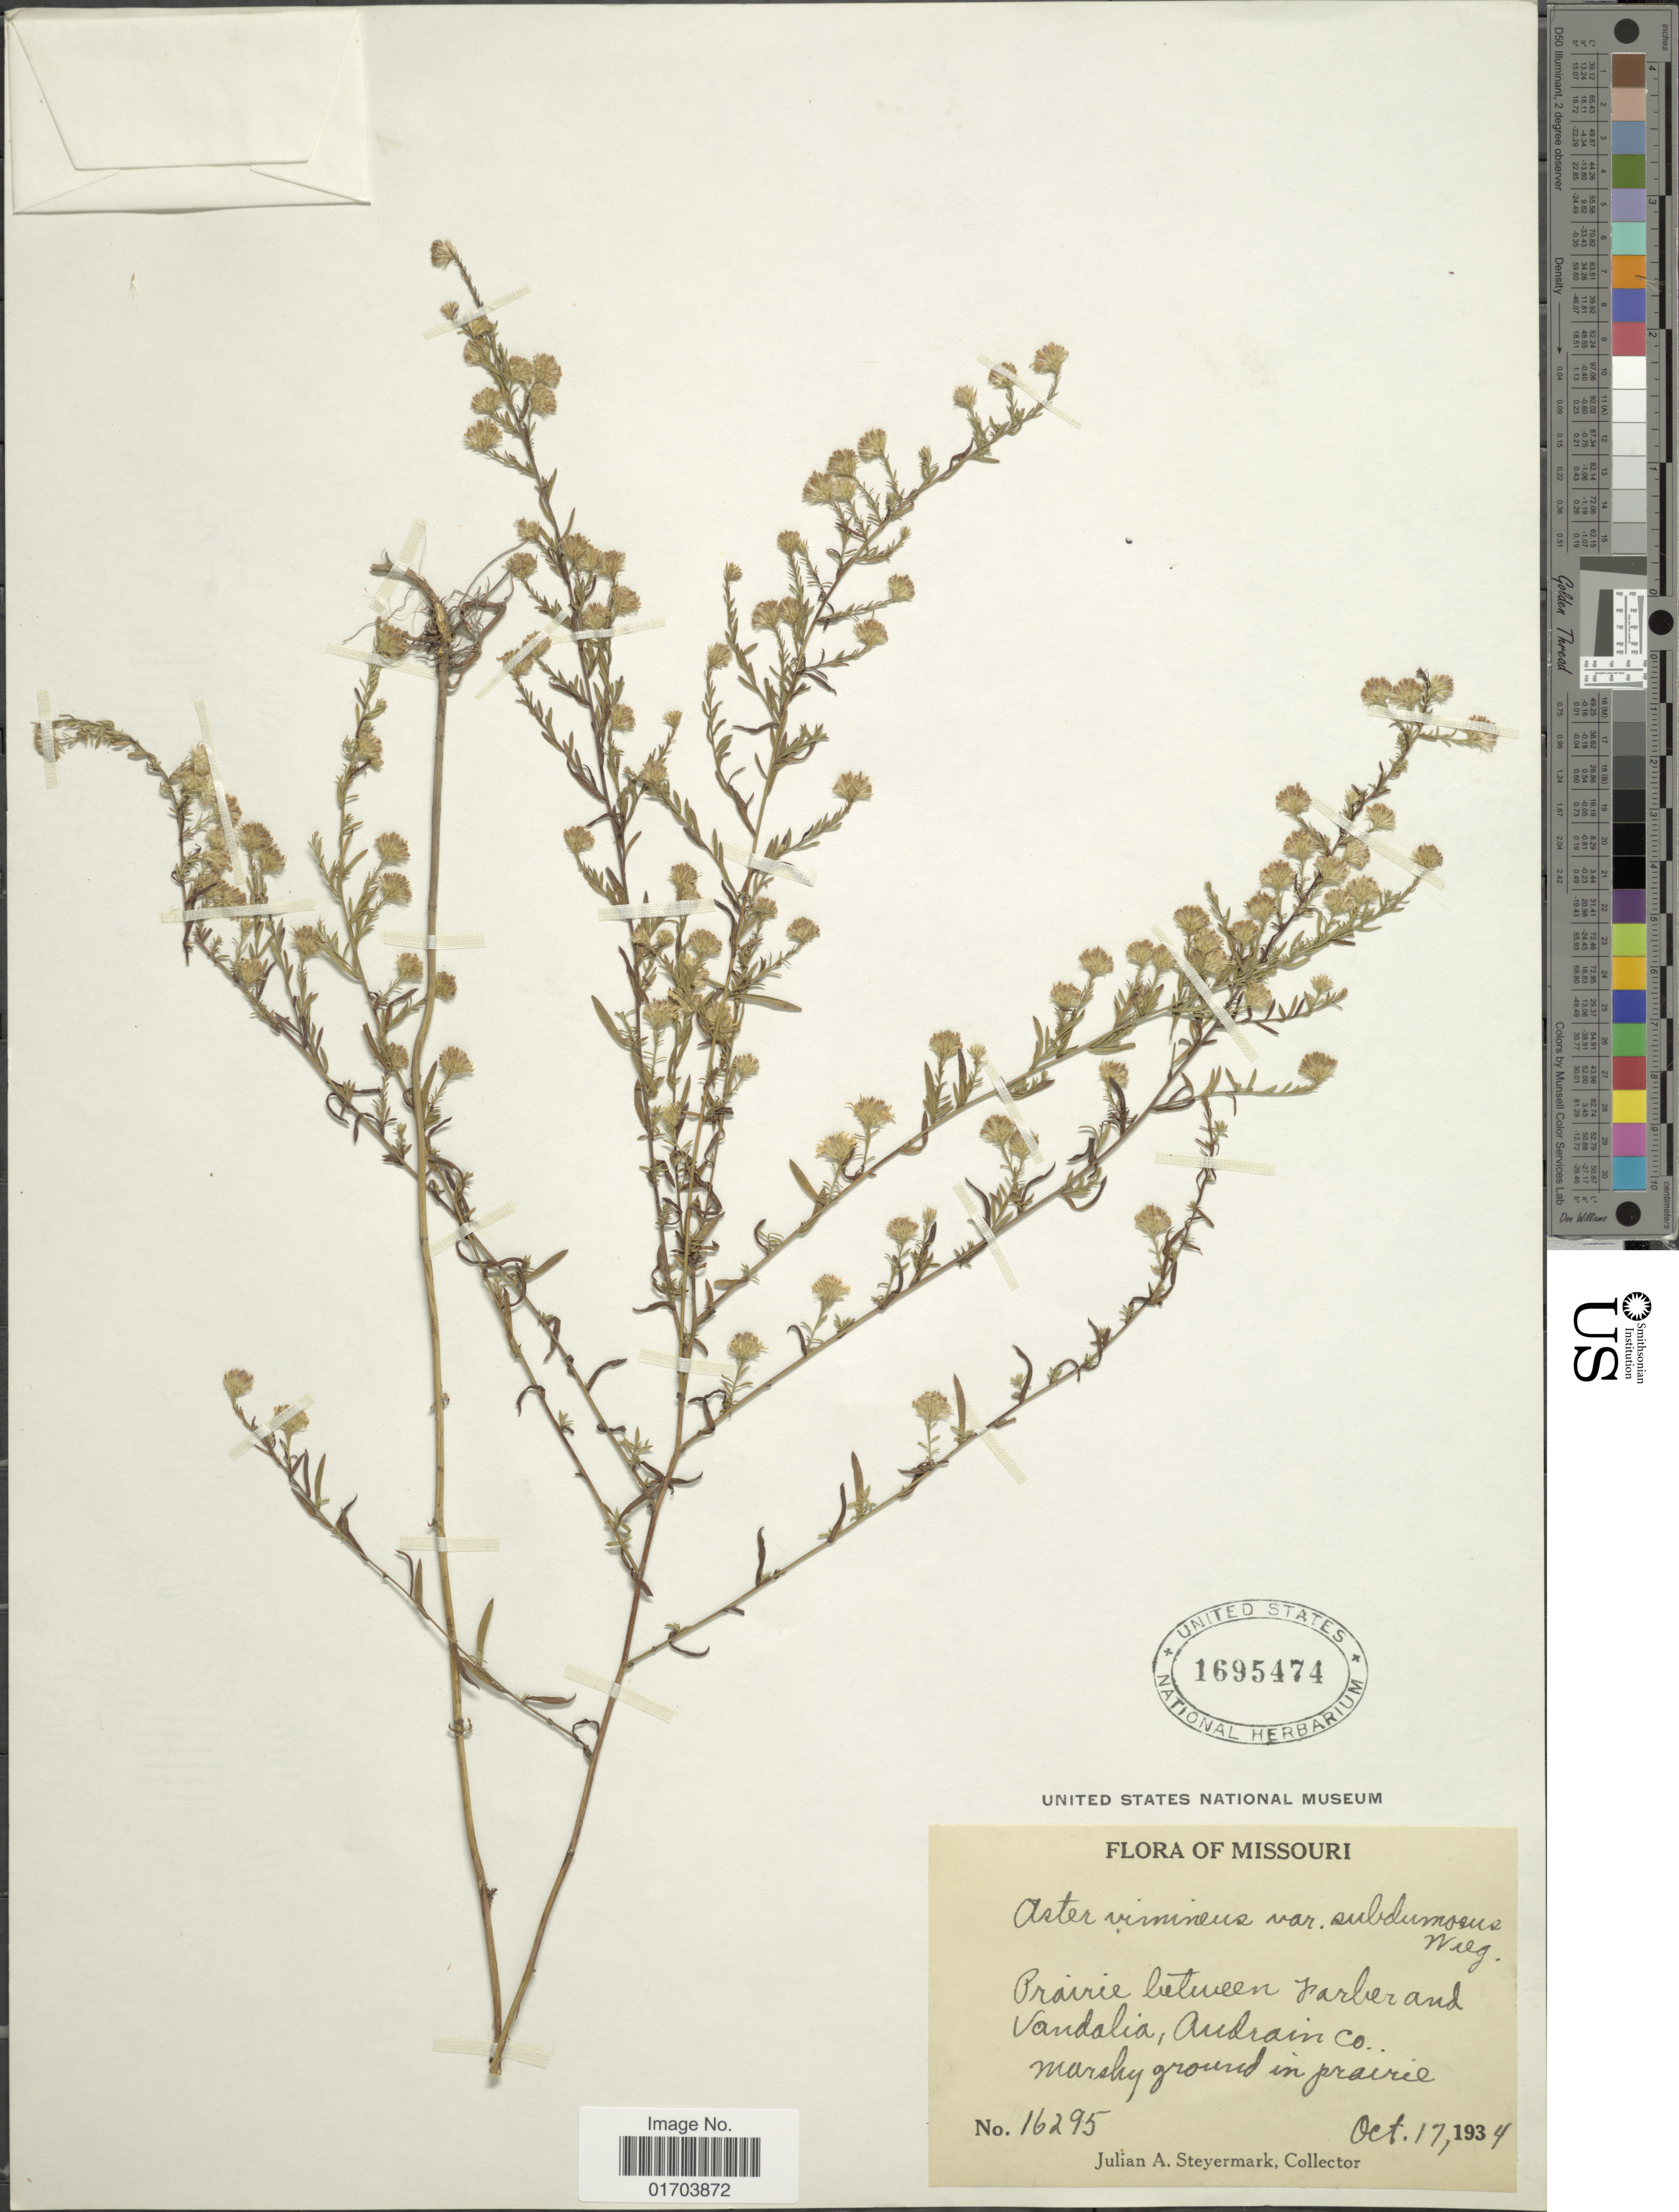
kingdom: Plantae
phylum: Tracheophyta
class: Magnoliopsida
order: Asterales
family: Asteraceae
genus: Symphyotrichum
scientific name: Symphyotrichum racemosum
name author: (Elliott) G.L. Nesom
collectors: J. Steyermark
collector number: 16295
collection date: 1934-10-17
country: United States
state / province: Missouri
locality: Prairie between Farber and Vandalia, Audrain Co., marshy ground in prairie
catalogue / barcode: US 1695474